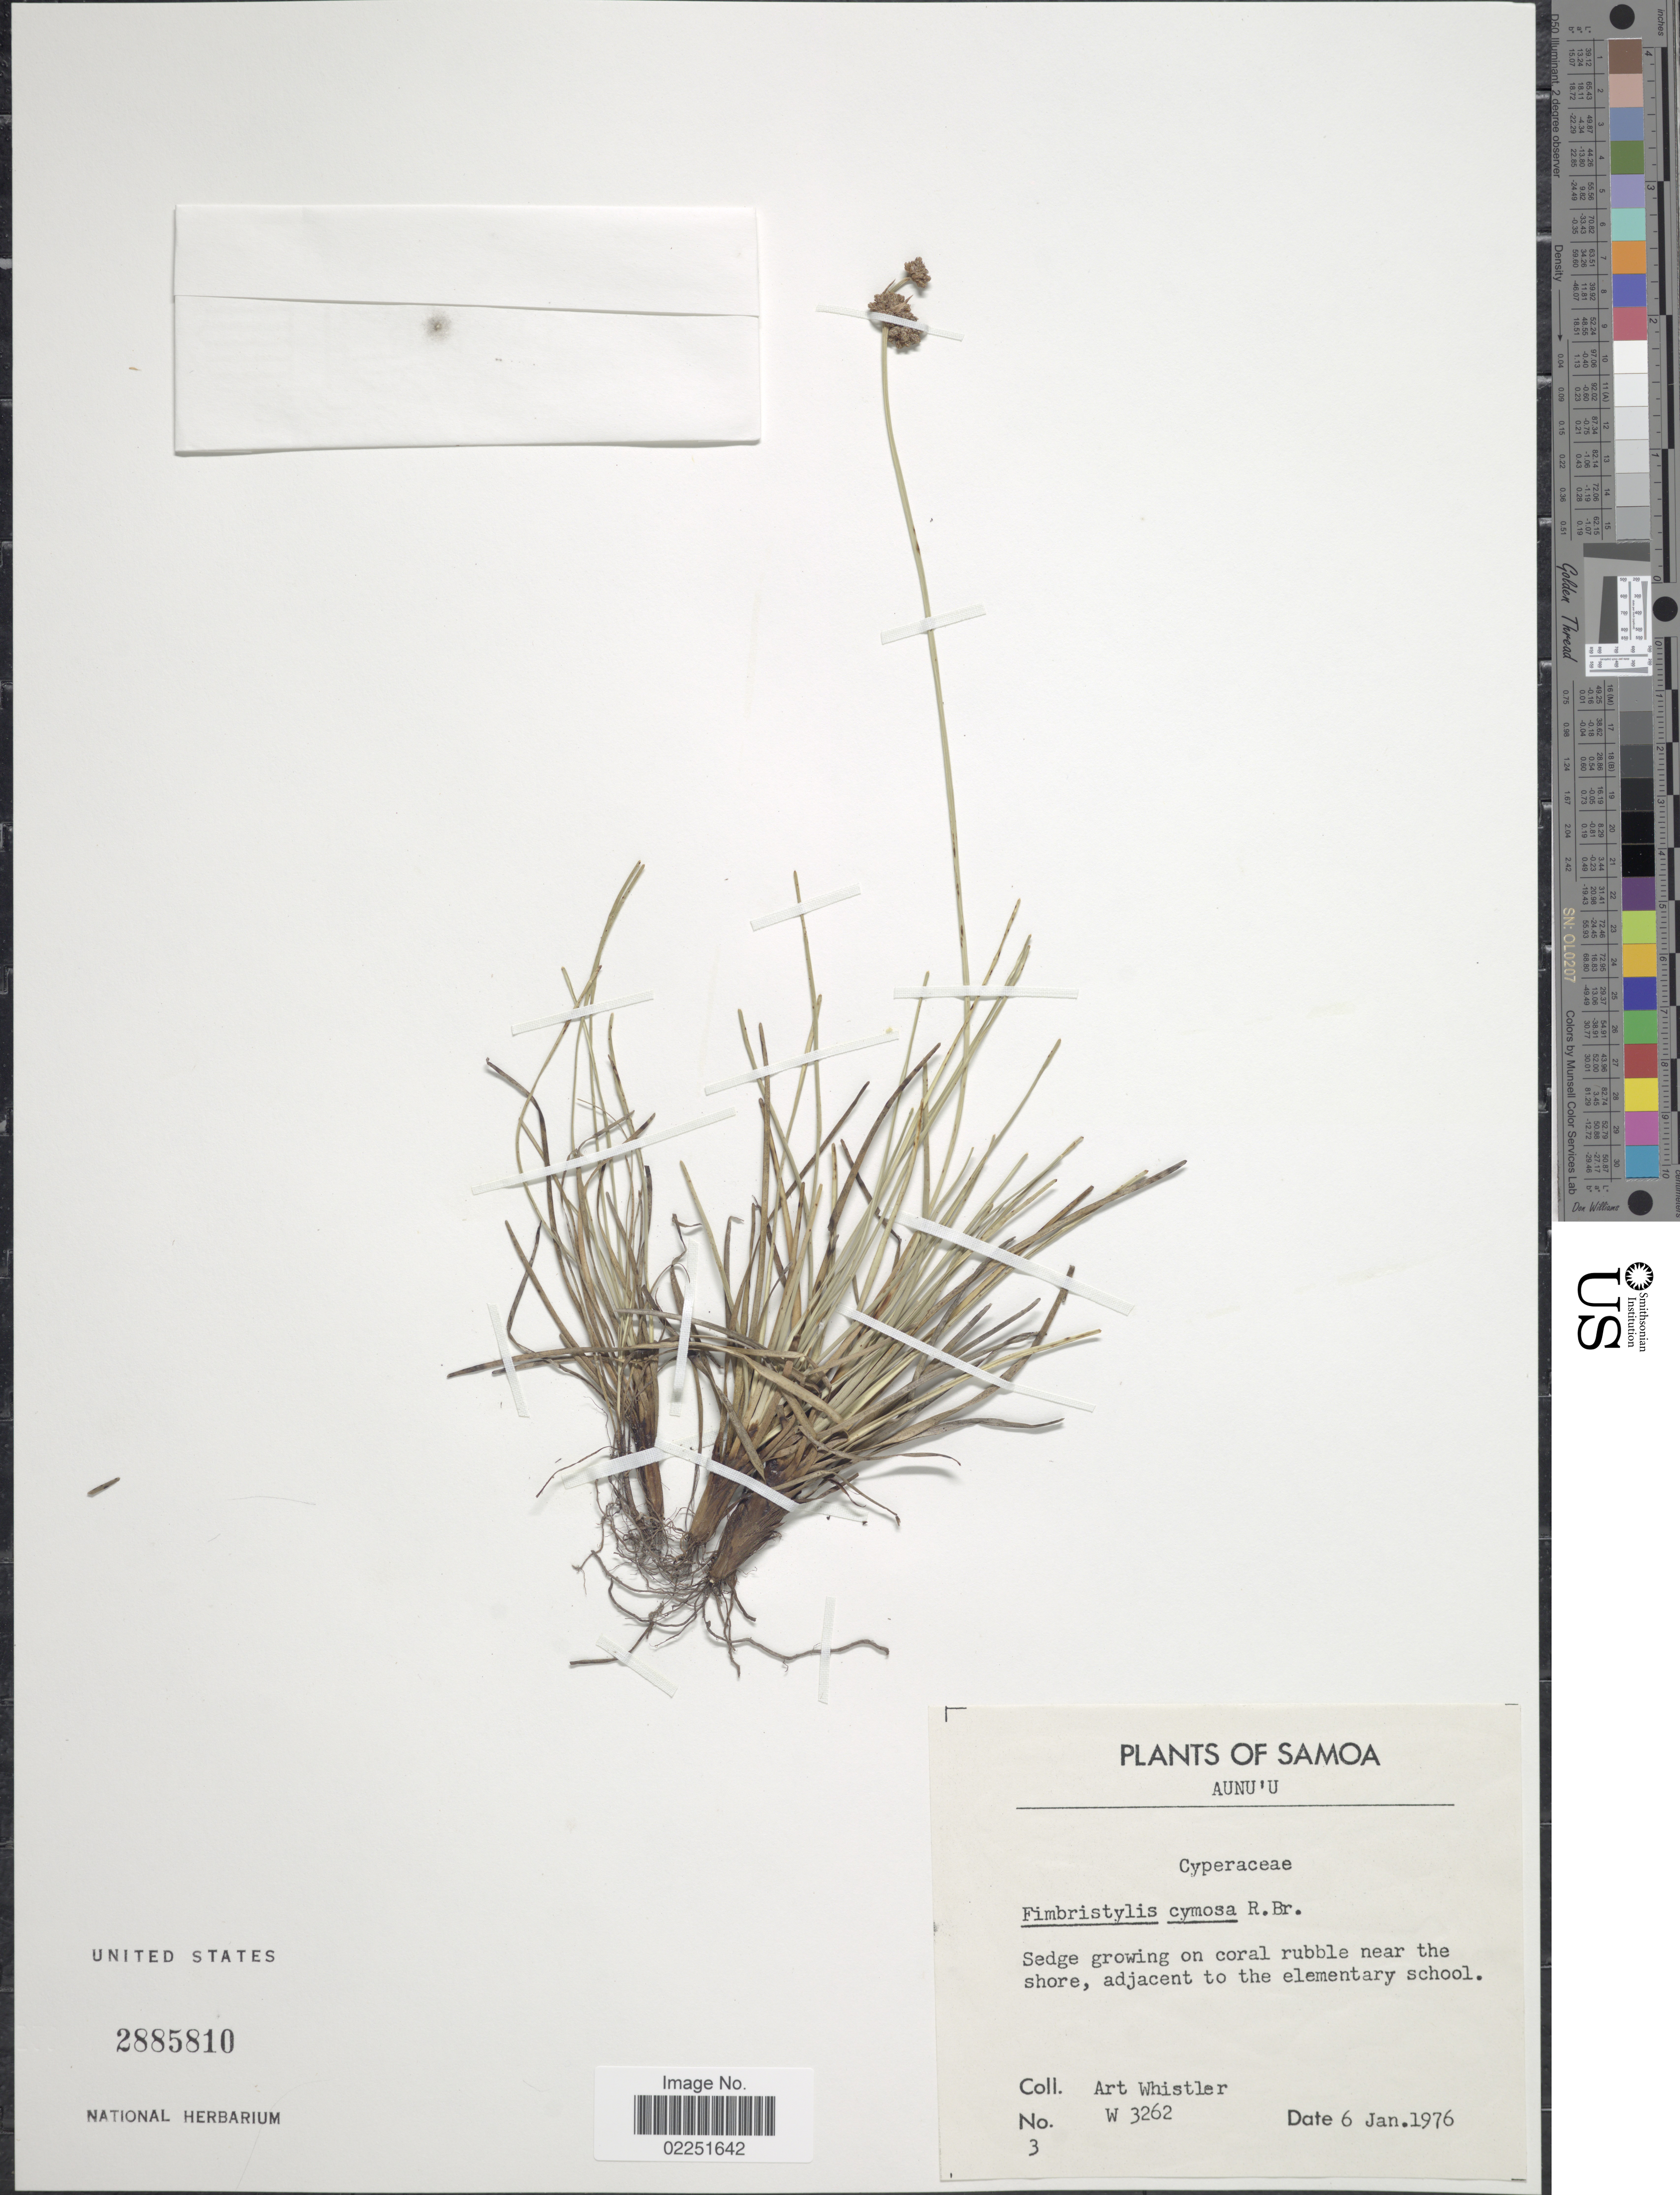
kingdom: Plantae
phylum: Tracheophyta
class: Liliopsida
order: Poales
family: Cyperaceae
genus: Fimbristylis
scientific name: Fimbristylis cymosa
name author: R. Br.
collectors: A. Whistler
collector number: W362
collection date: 1976-01-06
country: American Samoa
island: Aunu'u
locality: Aunu'u, near the shore, adjacent to the elementary school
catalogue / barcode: US 2885810